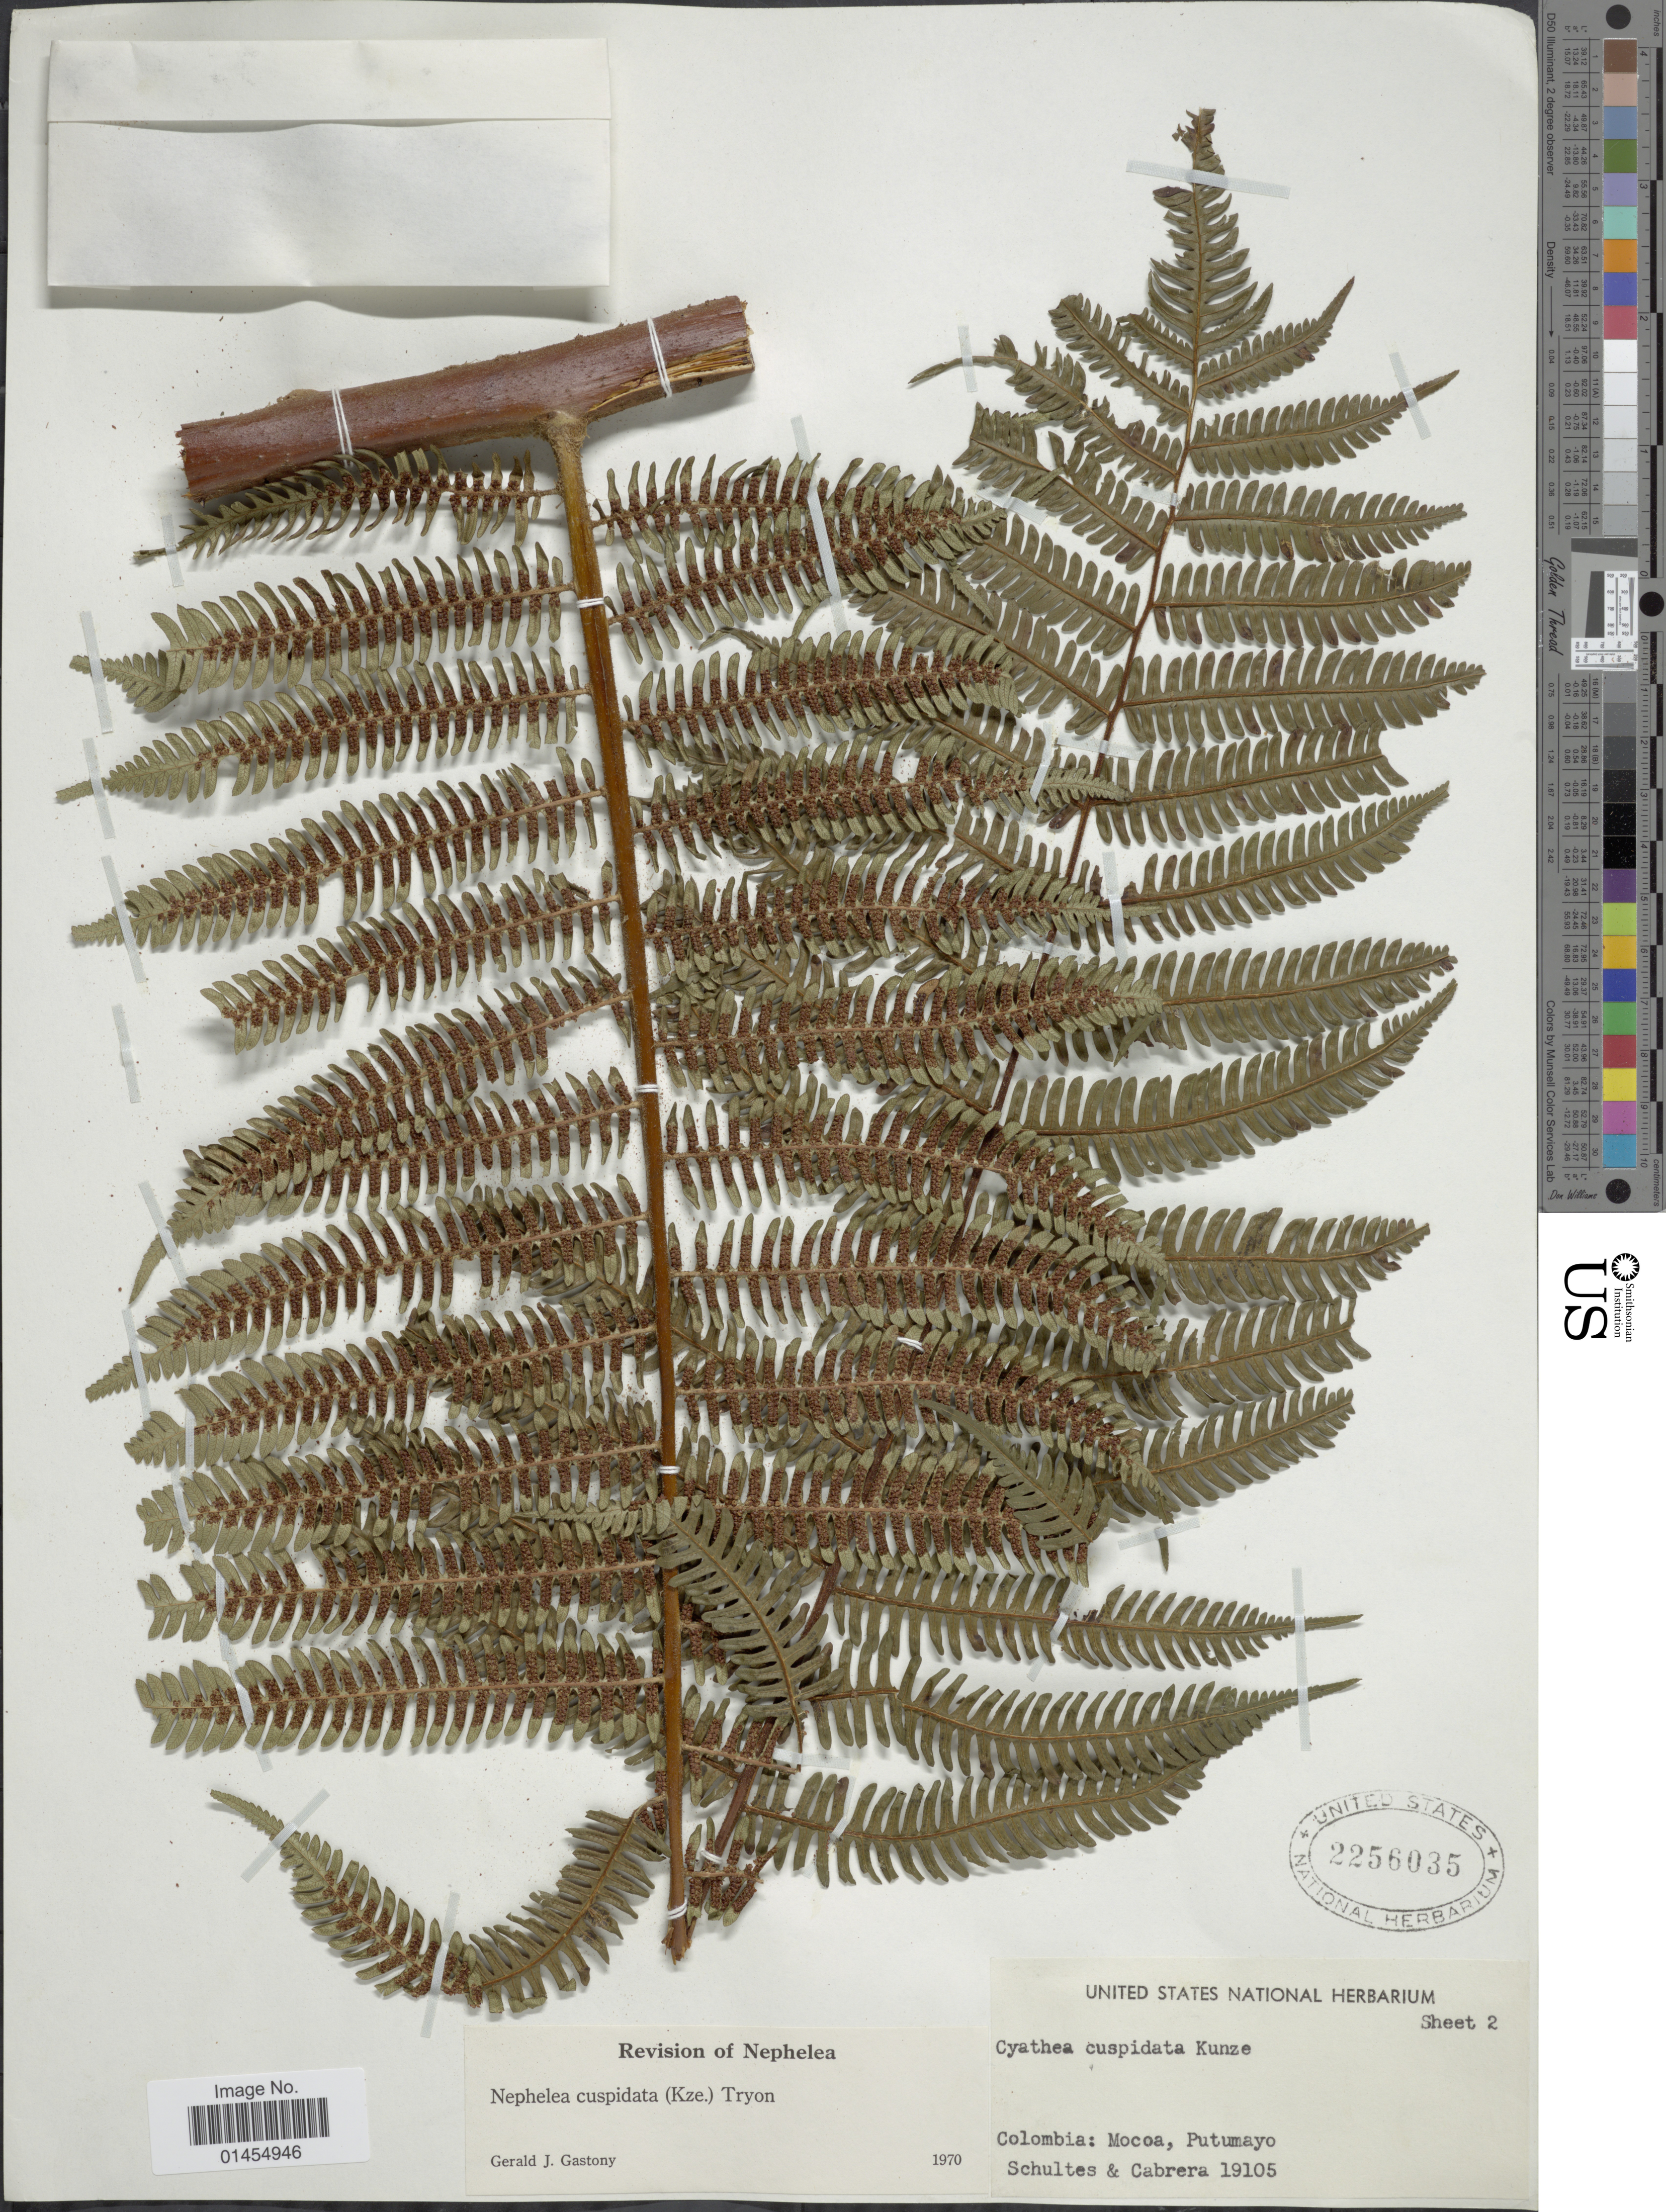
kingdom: Plantae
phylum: Tracheophyta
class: Polypodiopsida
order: Cyatheales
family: Cyatheaceae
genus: Alsophila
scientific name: Alsophila cuspidata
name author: (Kunze) D.S. Conant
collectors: -- Schultes & Cabrera, --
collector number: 19105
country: Colombia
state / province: Putumayo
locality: Mocoa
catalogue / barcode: US 2256035